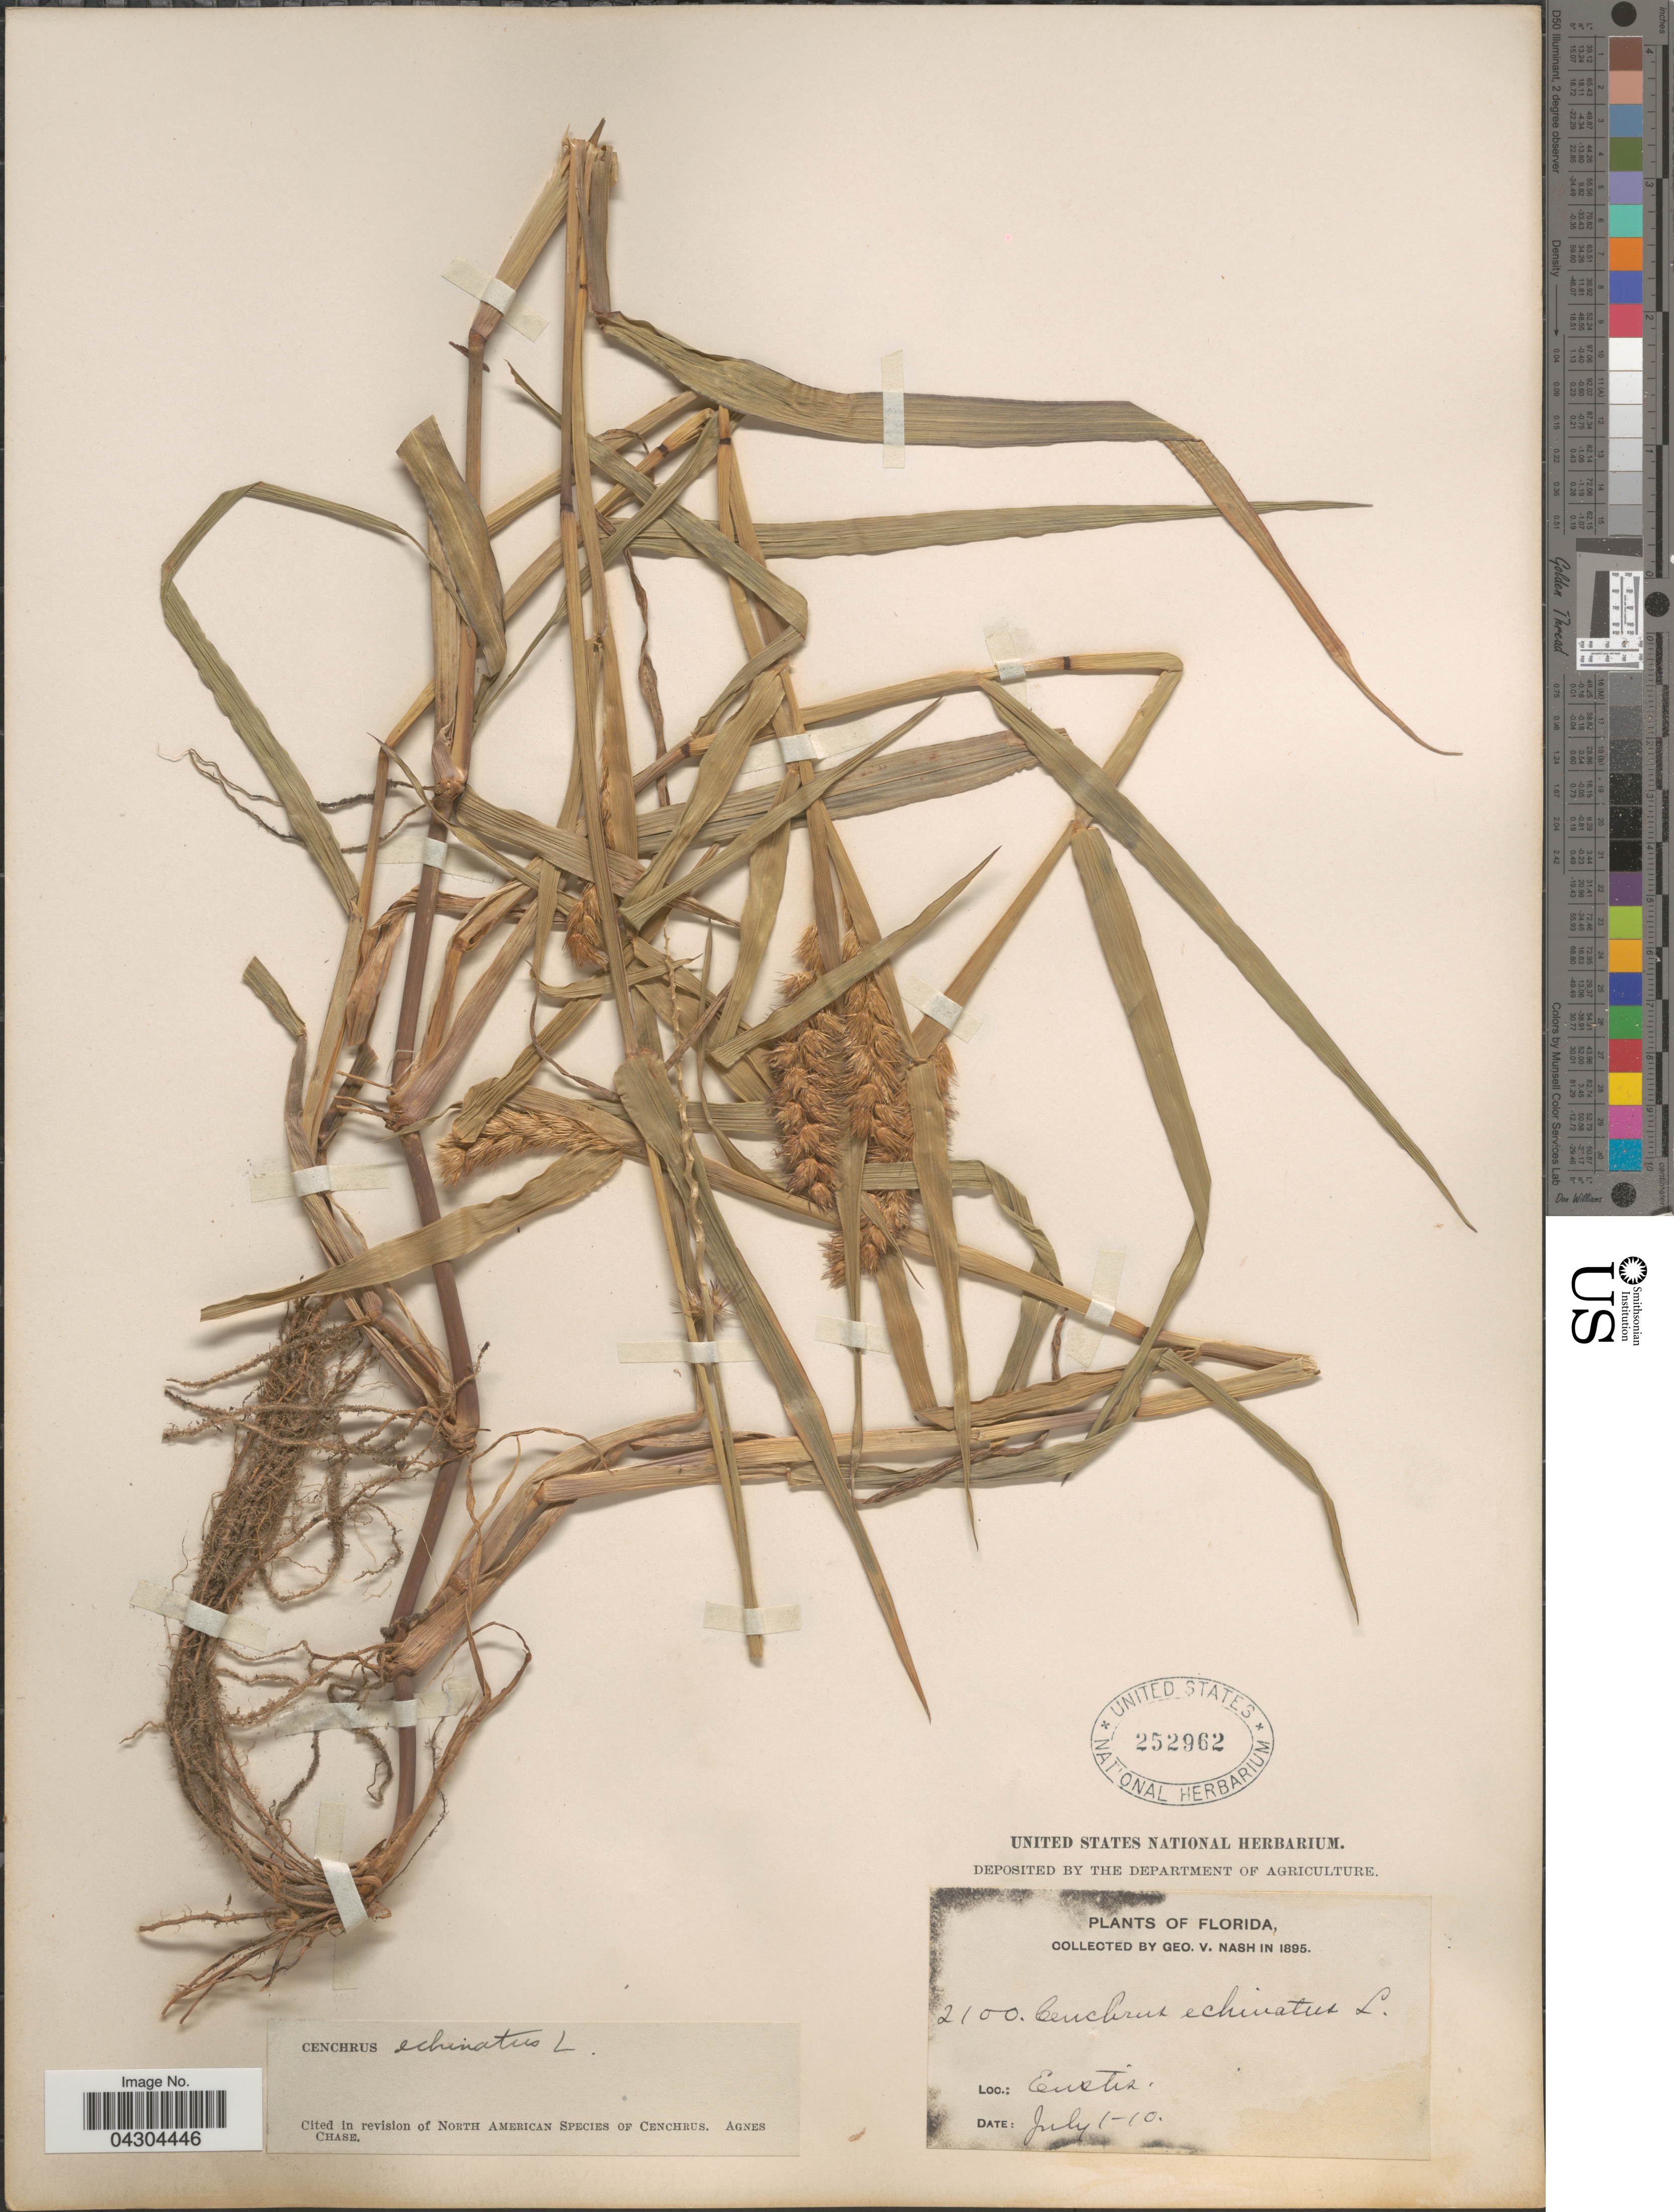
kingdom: Plantae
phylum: Tracheophyta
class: Liliopsida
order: Poales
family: Poaceae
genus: Cenchrus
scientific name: Cenchrus echinatus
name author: L.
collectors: G. V. Nash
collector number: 2100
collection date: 1895-07-01/1895-07-10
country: United States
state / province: Florida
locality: Eustis.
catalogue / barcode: US 252962